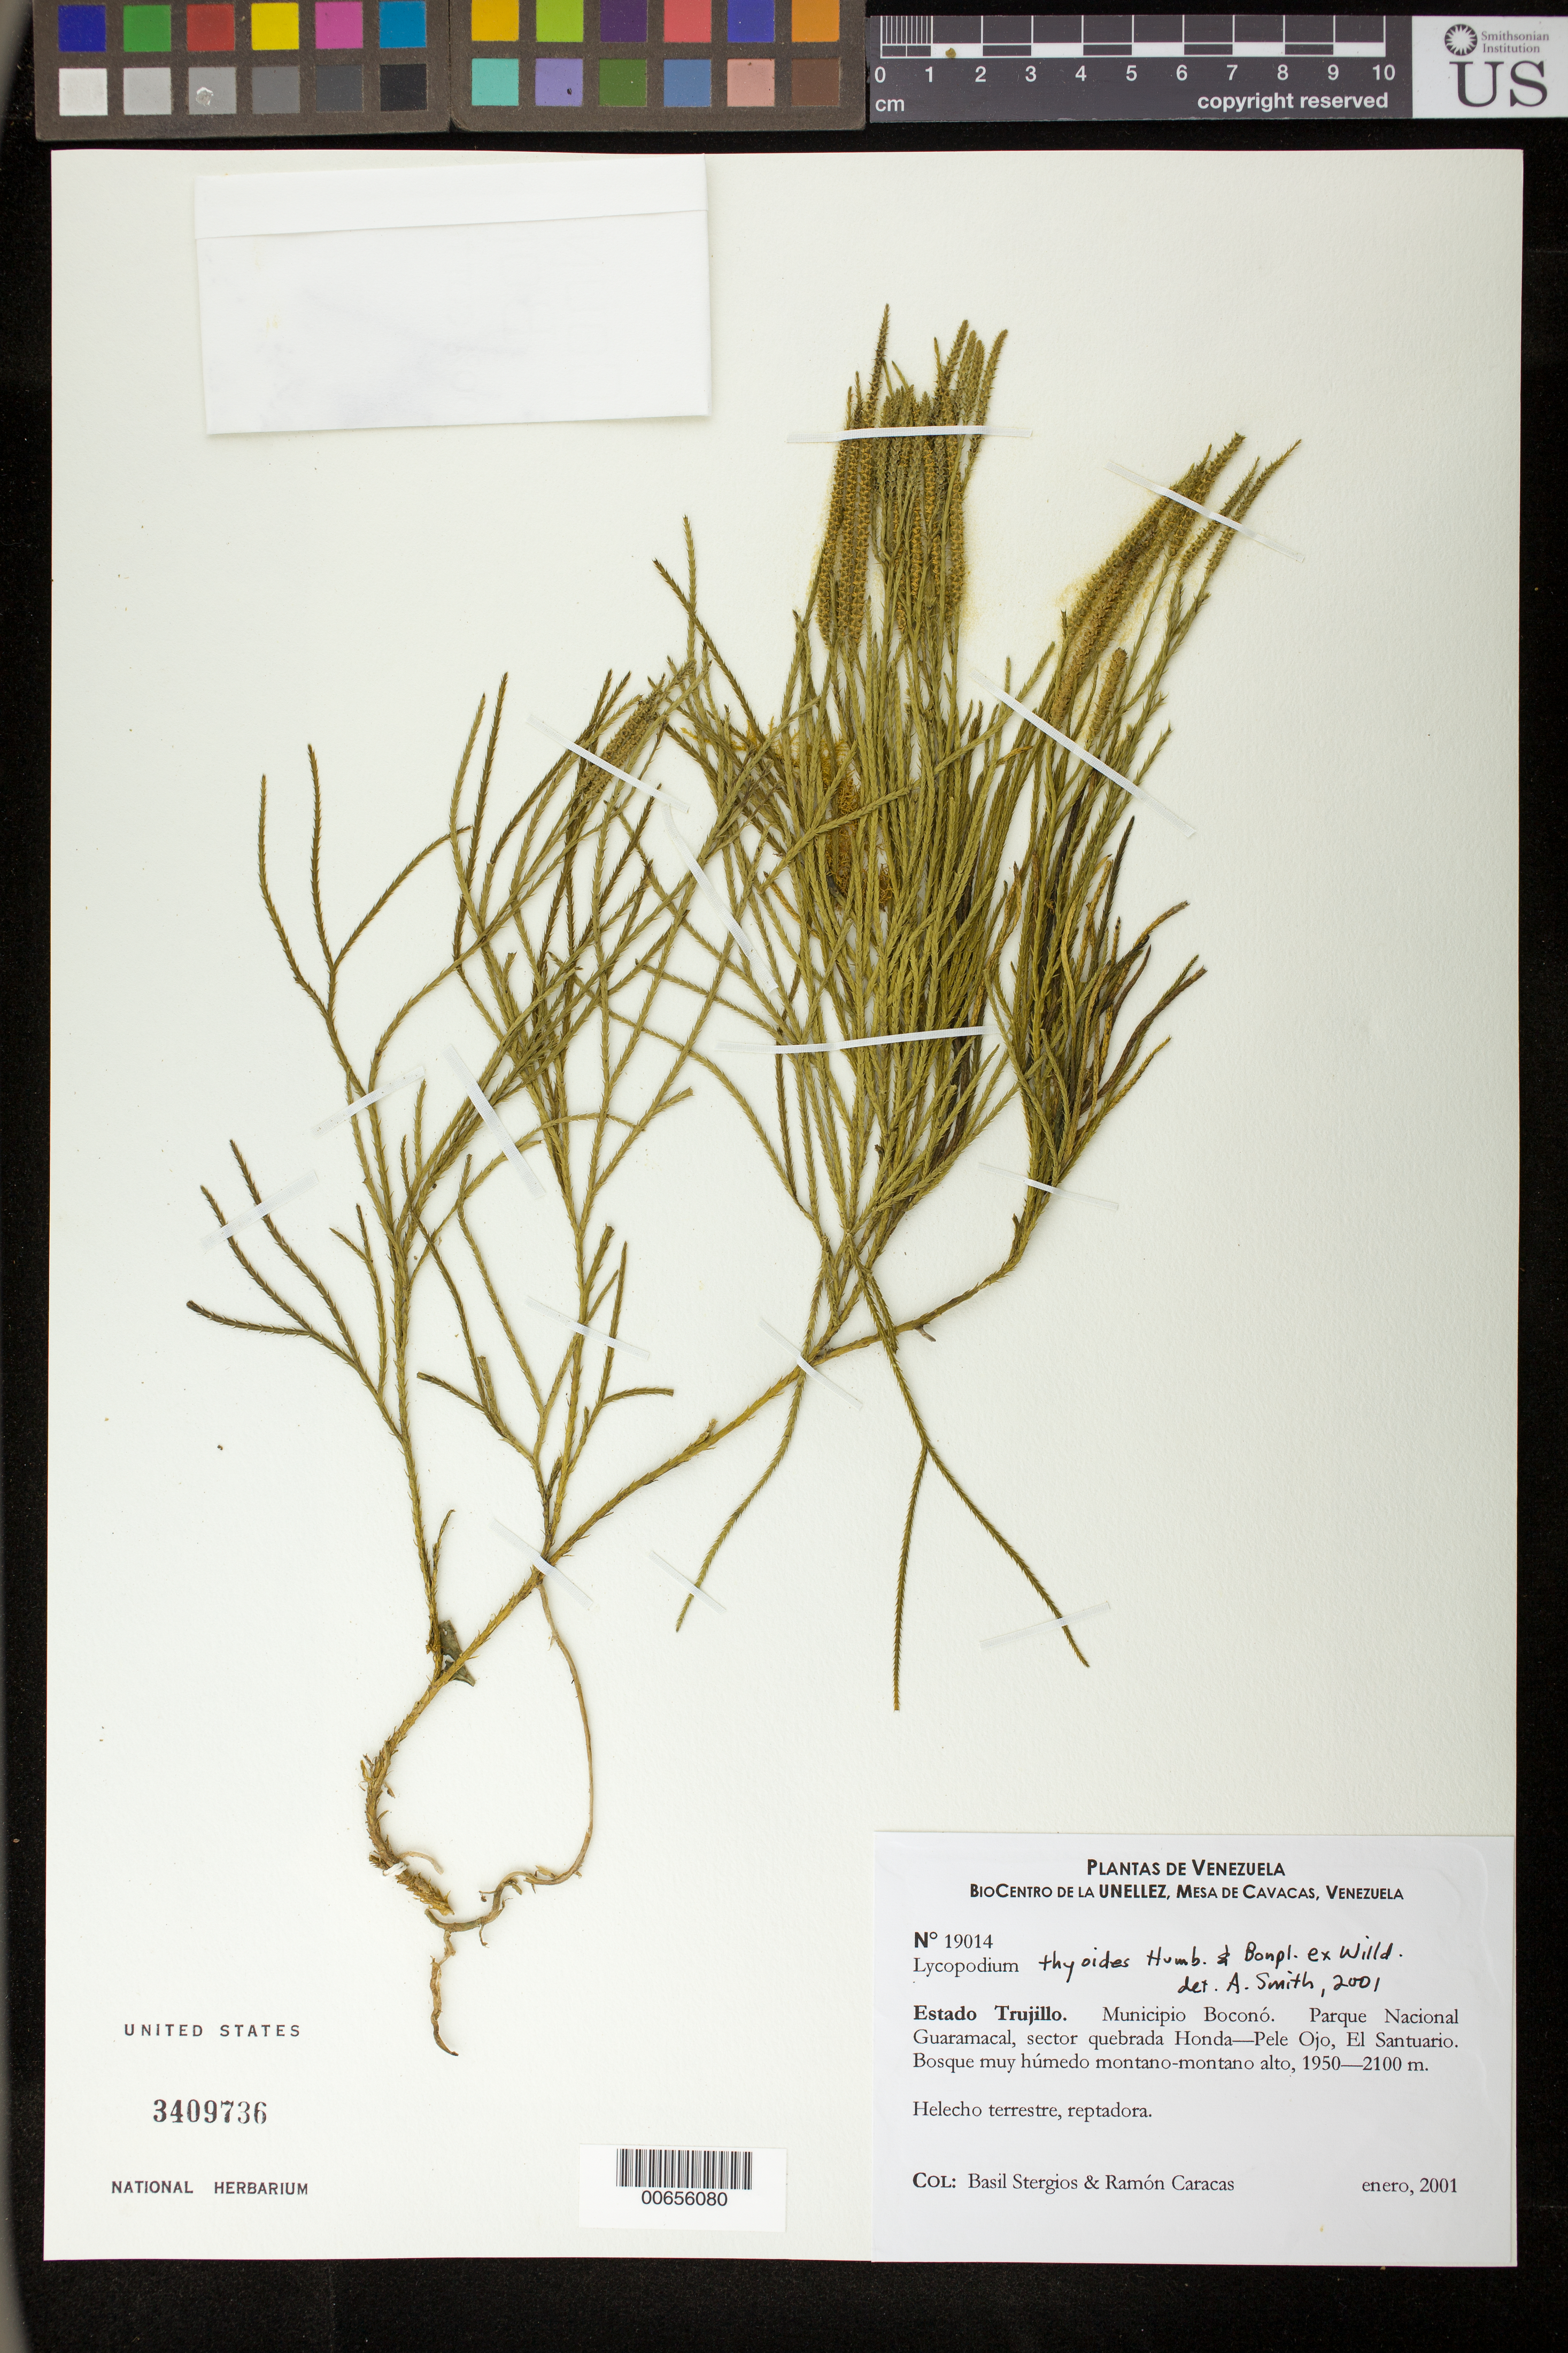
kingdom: Plantae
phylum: Tracheophyta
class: Lycopodiopsida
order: Lycopodiales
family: Lycopodiaceae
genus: Diphasiastrum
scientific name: Diphasiastrum thyoides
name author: (Humb. & Bonpl. ex Willd.) Holub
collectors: B. G. Stergios & R. Caracas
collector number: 19014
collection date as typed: Jan 2001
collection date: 2001-01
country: Venezuela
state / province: Trujillo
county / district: Boconó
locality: Parque Nacional Guaramacal, sector quebrada Honda-Pele Ojo, El Santuario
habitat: Bosque muy húmedo montano-montano alto.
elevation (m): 1950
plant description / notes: MY, NY, PORT, UC, US, VEN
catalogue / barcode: US 3409736